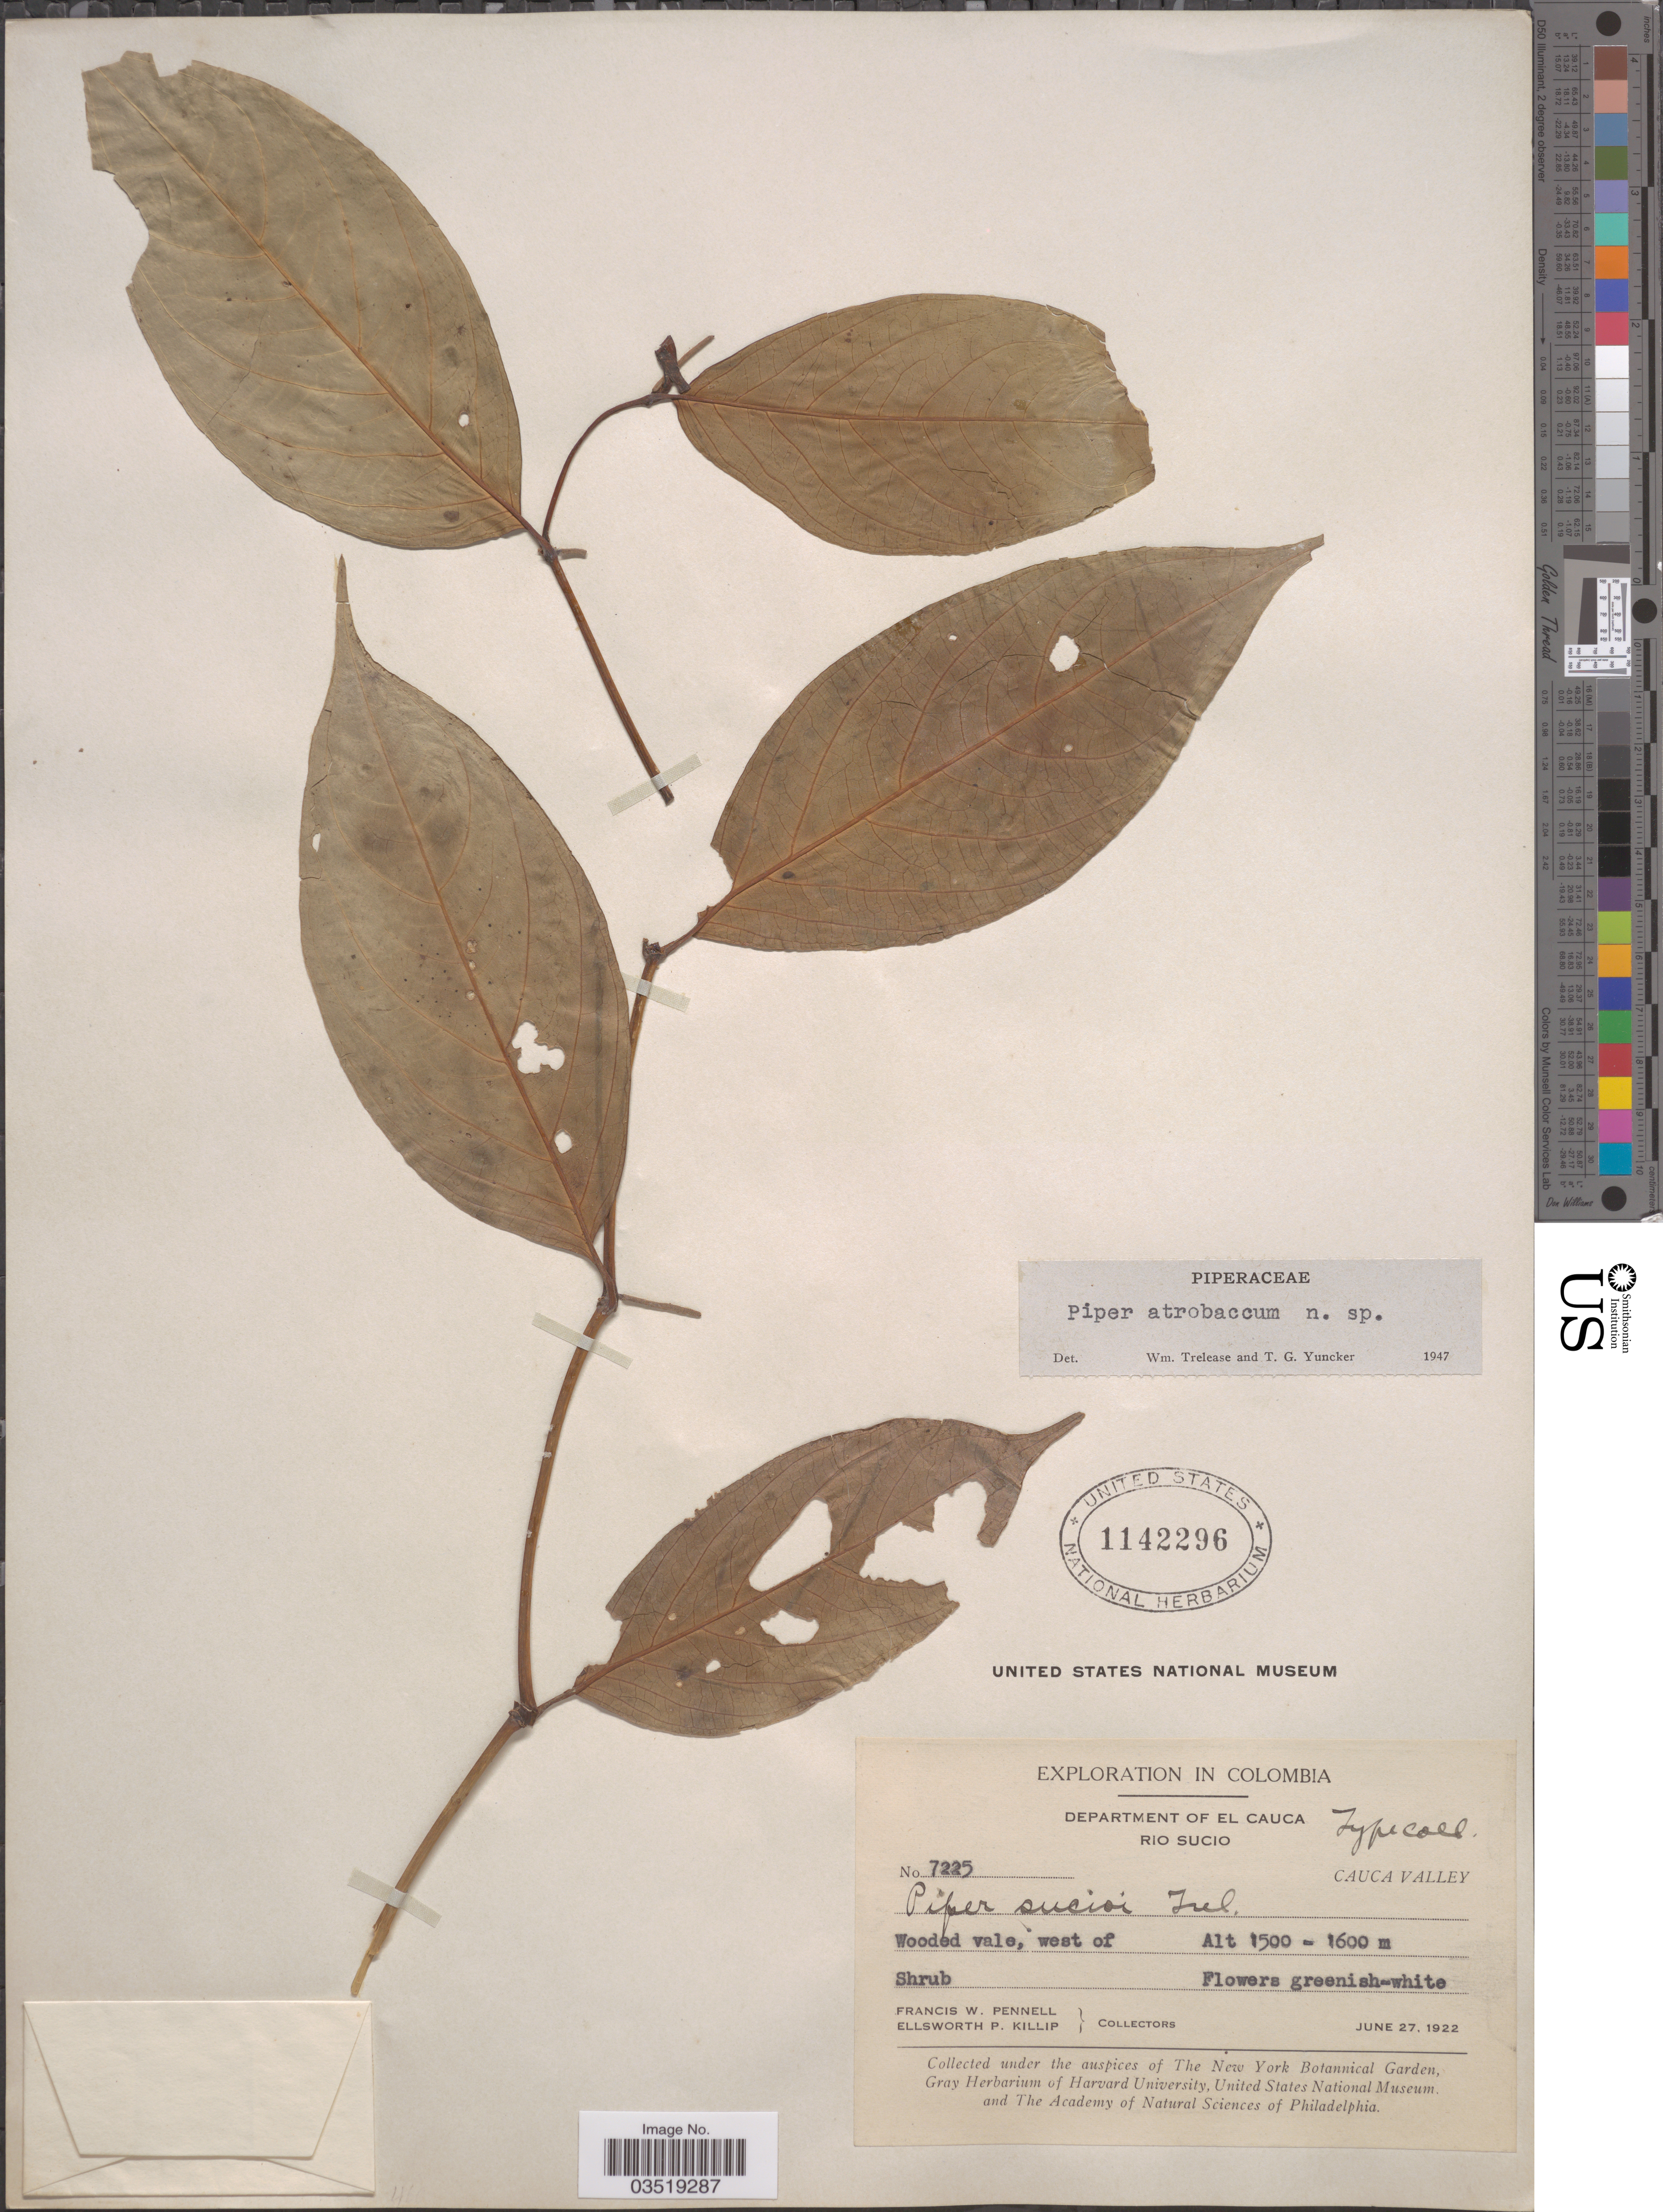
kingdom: Plantae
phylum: Tracheophyta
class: Magnoliopsida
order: Piperales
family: Piperaceae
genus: Piper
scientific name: Piper atrobaccum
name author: Trel. & Yunck.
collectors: F. W. Pennell & E. P. Killip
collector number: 7225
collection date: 1922-06-27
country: Colombia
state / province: Cauca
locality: Department of El Cauca. Rio Sucio. Cauca Valley.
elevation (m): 1500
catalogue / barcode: US 1142296